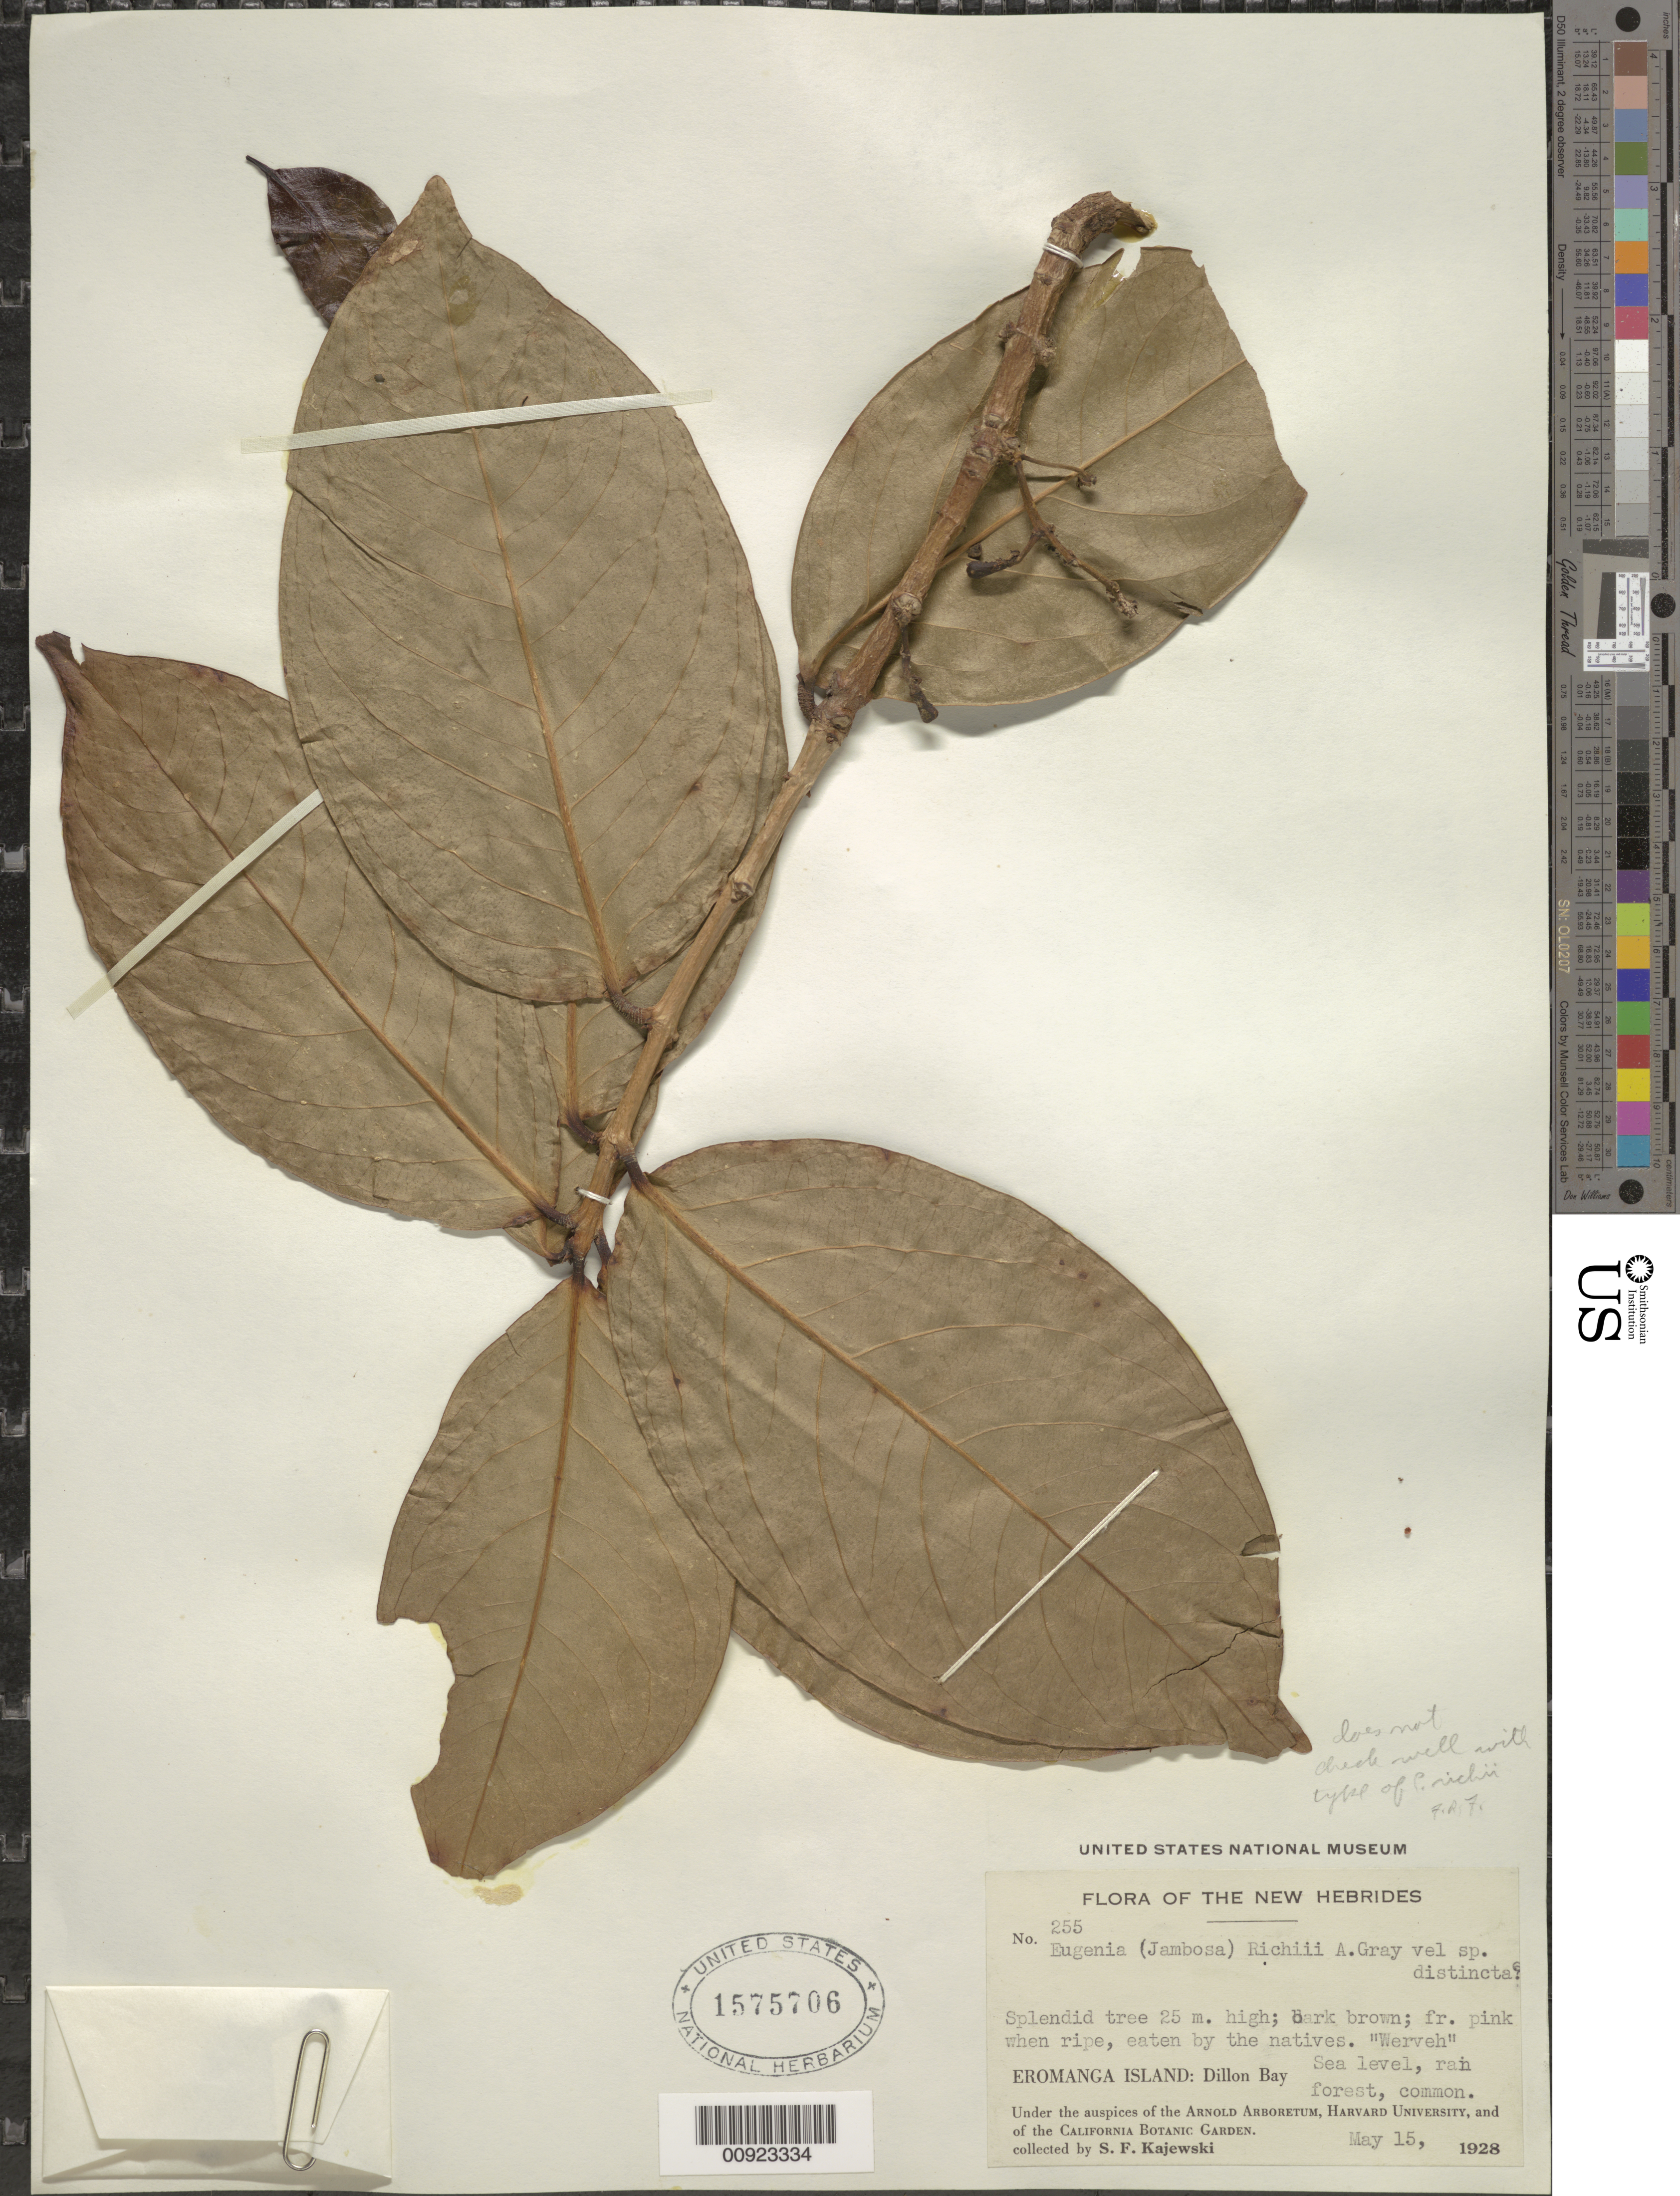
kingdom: Plantae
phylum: Tracheophyta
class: Magnoliopsida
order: Myrtales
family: Myrtaceae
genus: Eugenia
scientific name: Eugenia sp.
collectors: S. Kajewski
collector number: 255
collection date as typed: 15 May 1928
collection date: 1928-05-15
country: Vanuatu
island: Erromango [Eromanga]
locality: Dillon Bay, sea level.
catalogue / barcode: US 1575706